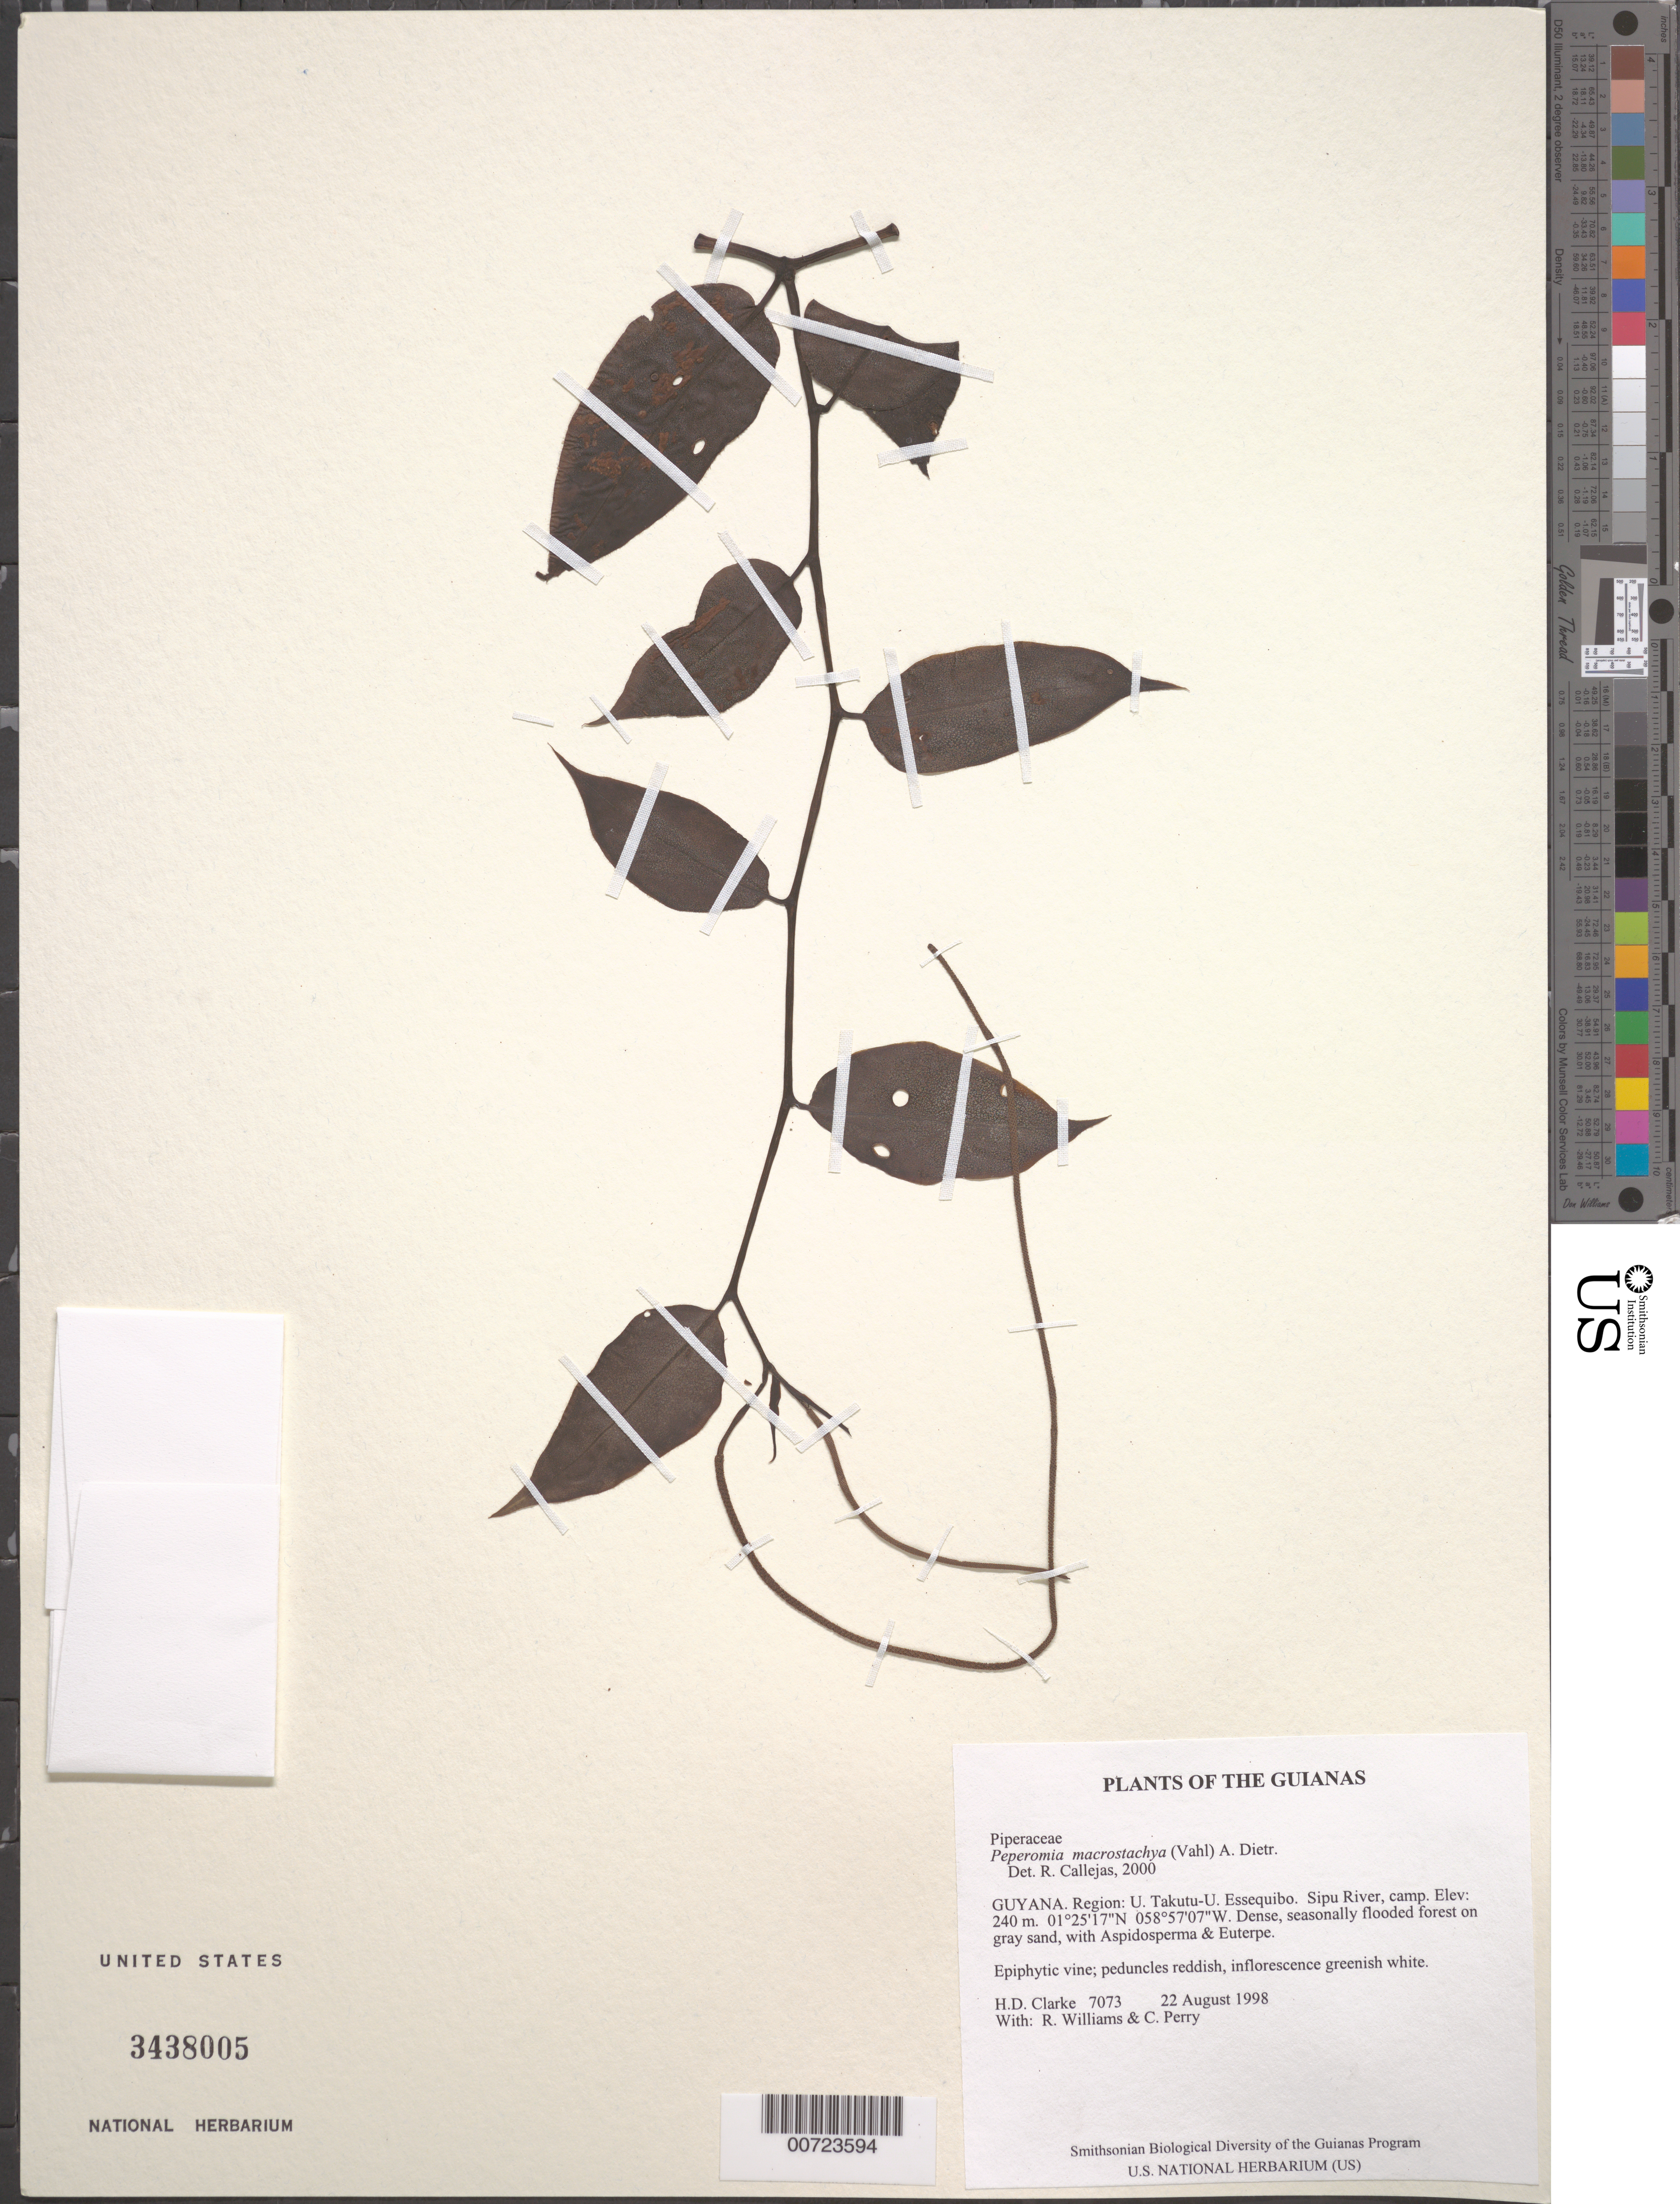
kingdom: Plantae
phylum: Tracheophyta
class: Magnoliopsida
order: Piperales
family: Piperaceae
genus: Peperomia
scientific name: Peperomia macrostachya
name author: (Vahl) A. Dietr.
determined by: Görts-van Rijn, A. R. A.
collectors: H. D. Clarke, R. Williams & C. Perry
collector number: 7073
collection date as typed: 22 August 1998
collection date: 1998-08-22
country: Guyana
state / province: U. Takutu-U. Essequibo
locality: Sipu River, camp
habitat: Dense, seasonally flooded forest on gray sand, with Aspidosperma & Euterpe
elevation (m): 240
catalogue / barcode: US 3438005